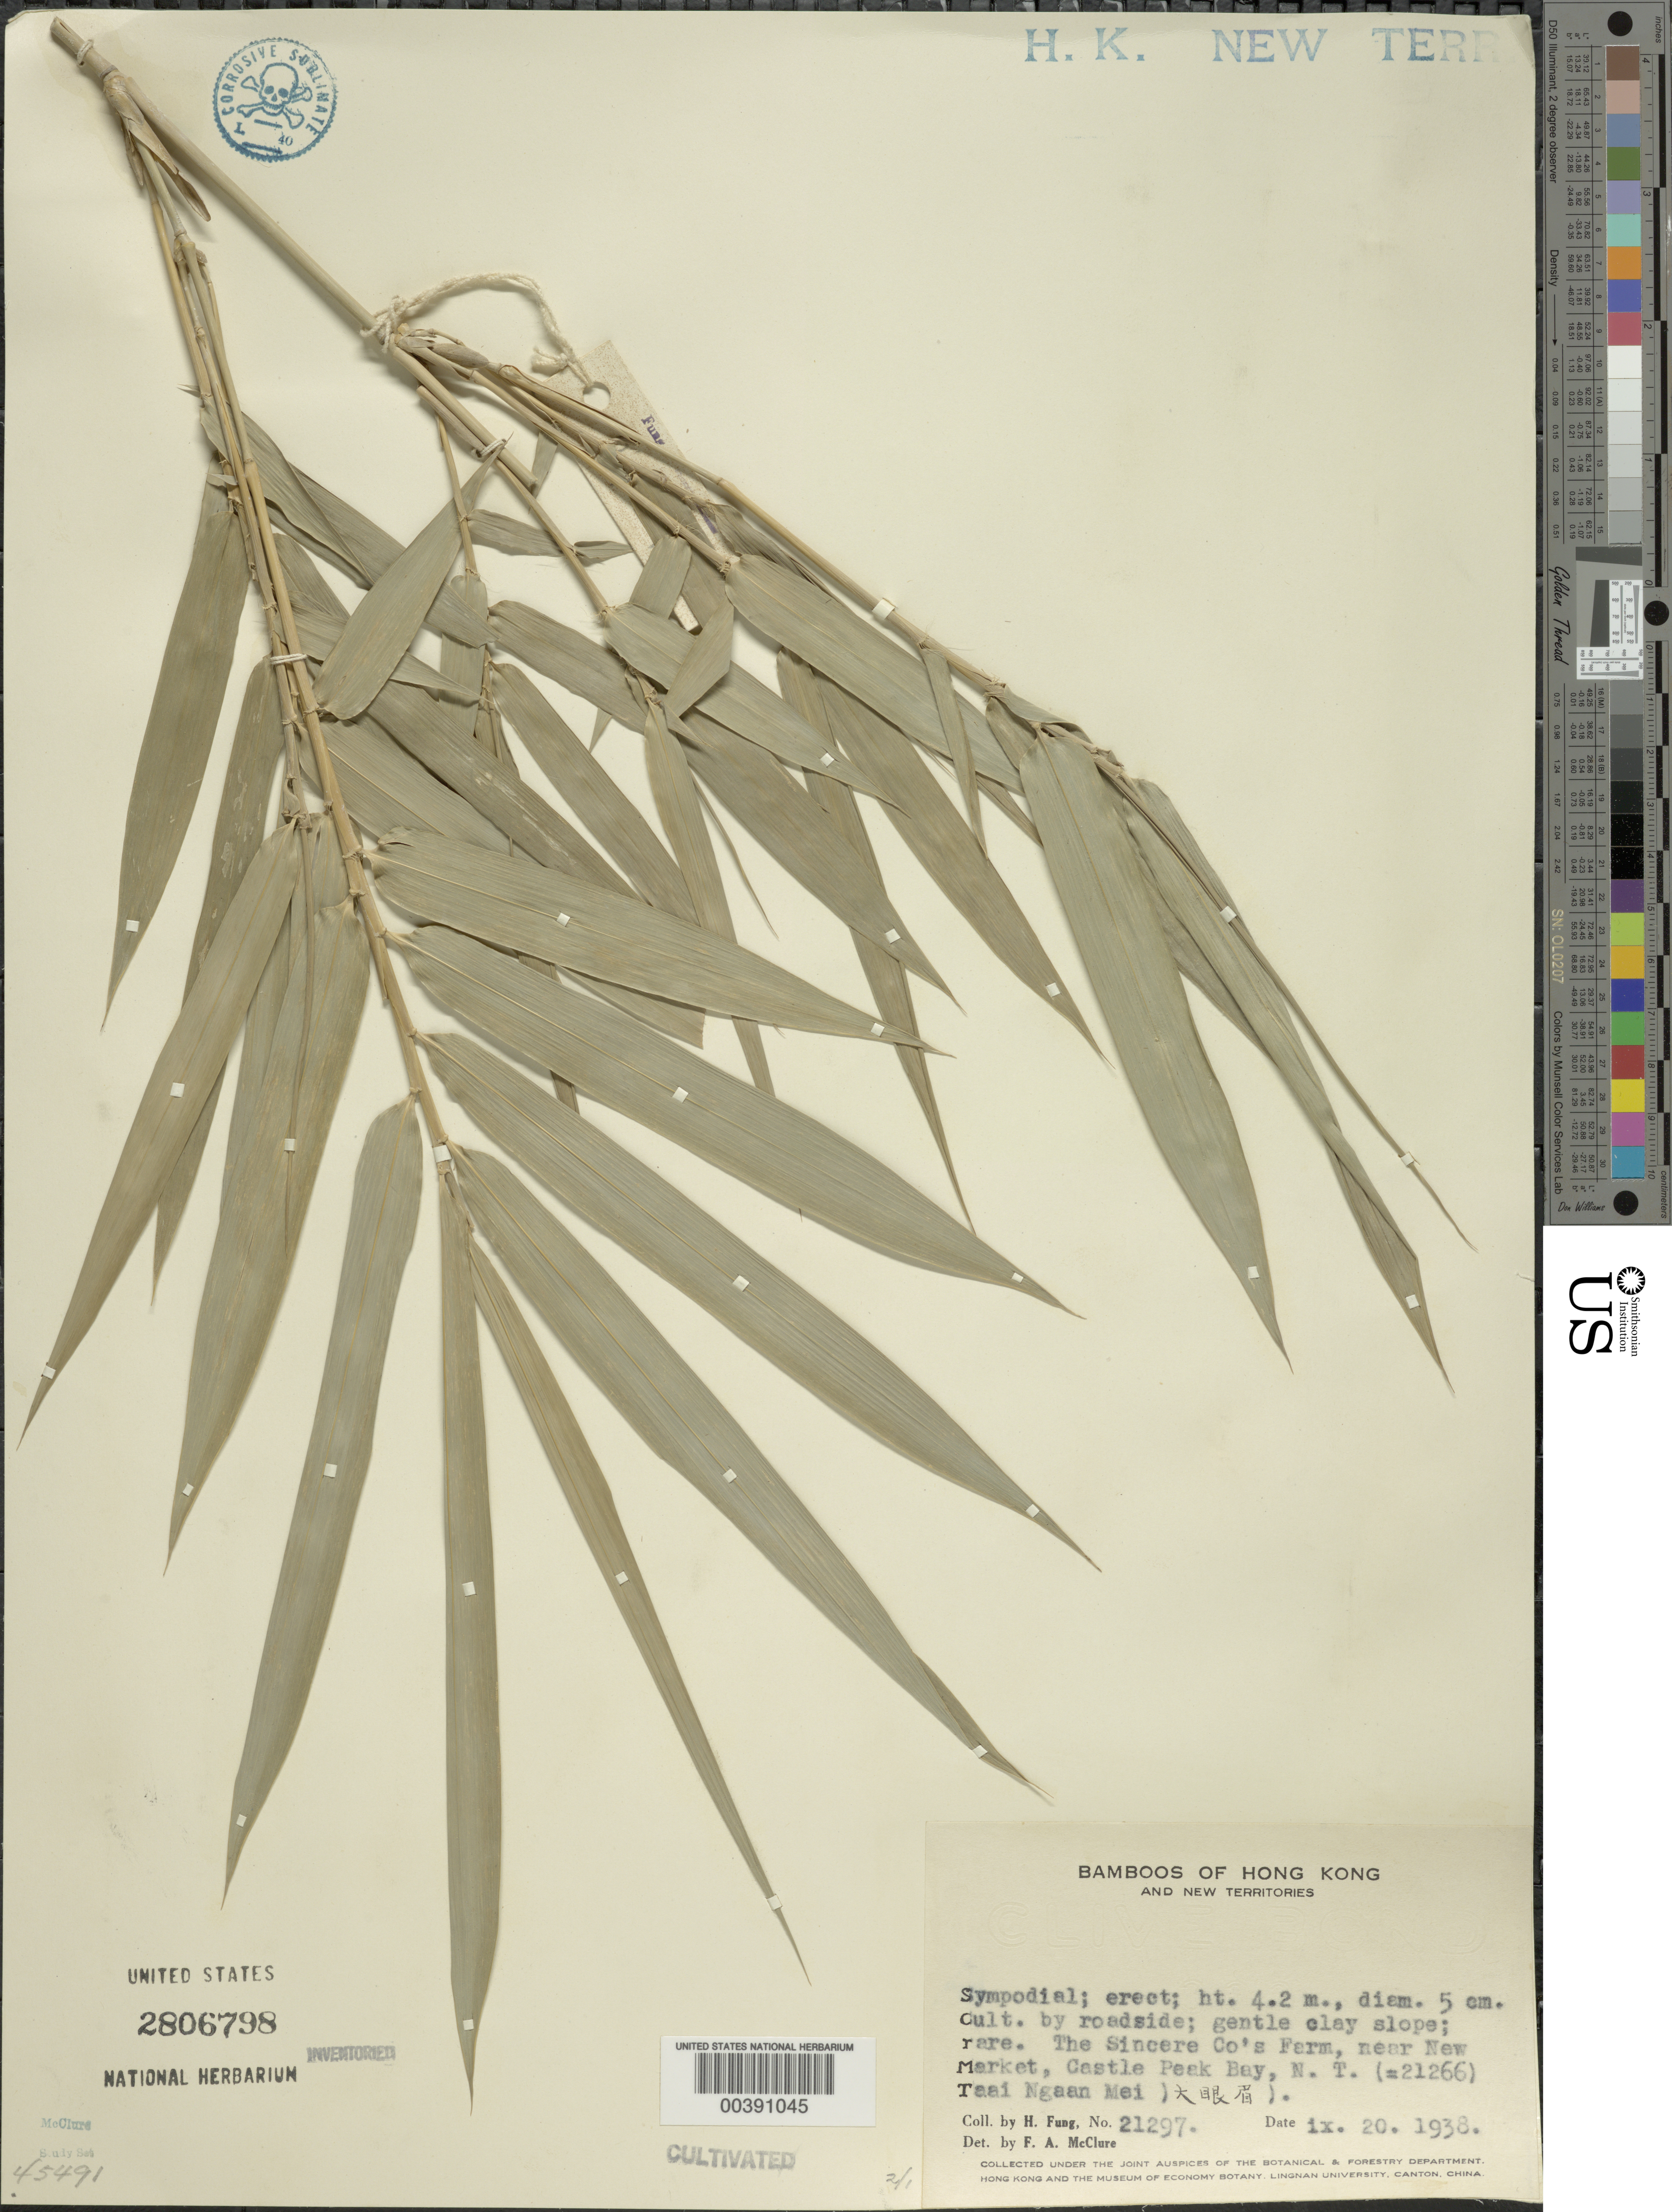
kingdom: Plantae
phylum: Tracheophyta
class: Liliopsida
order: Poales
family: Poaceae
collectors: H. L. Fung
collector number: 21297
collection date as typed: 20 Sep 1938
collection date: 1938-09-20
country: China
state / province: Hong Kong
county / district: New Territories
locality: Castle peak bay, new market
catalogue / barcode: US 2806798